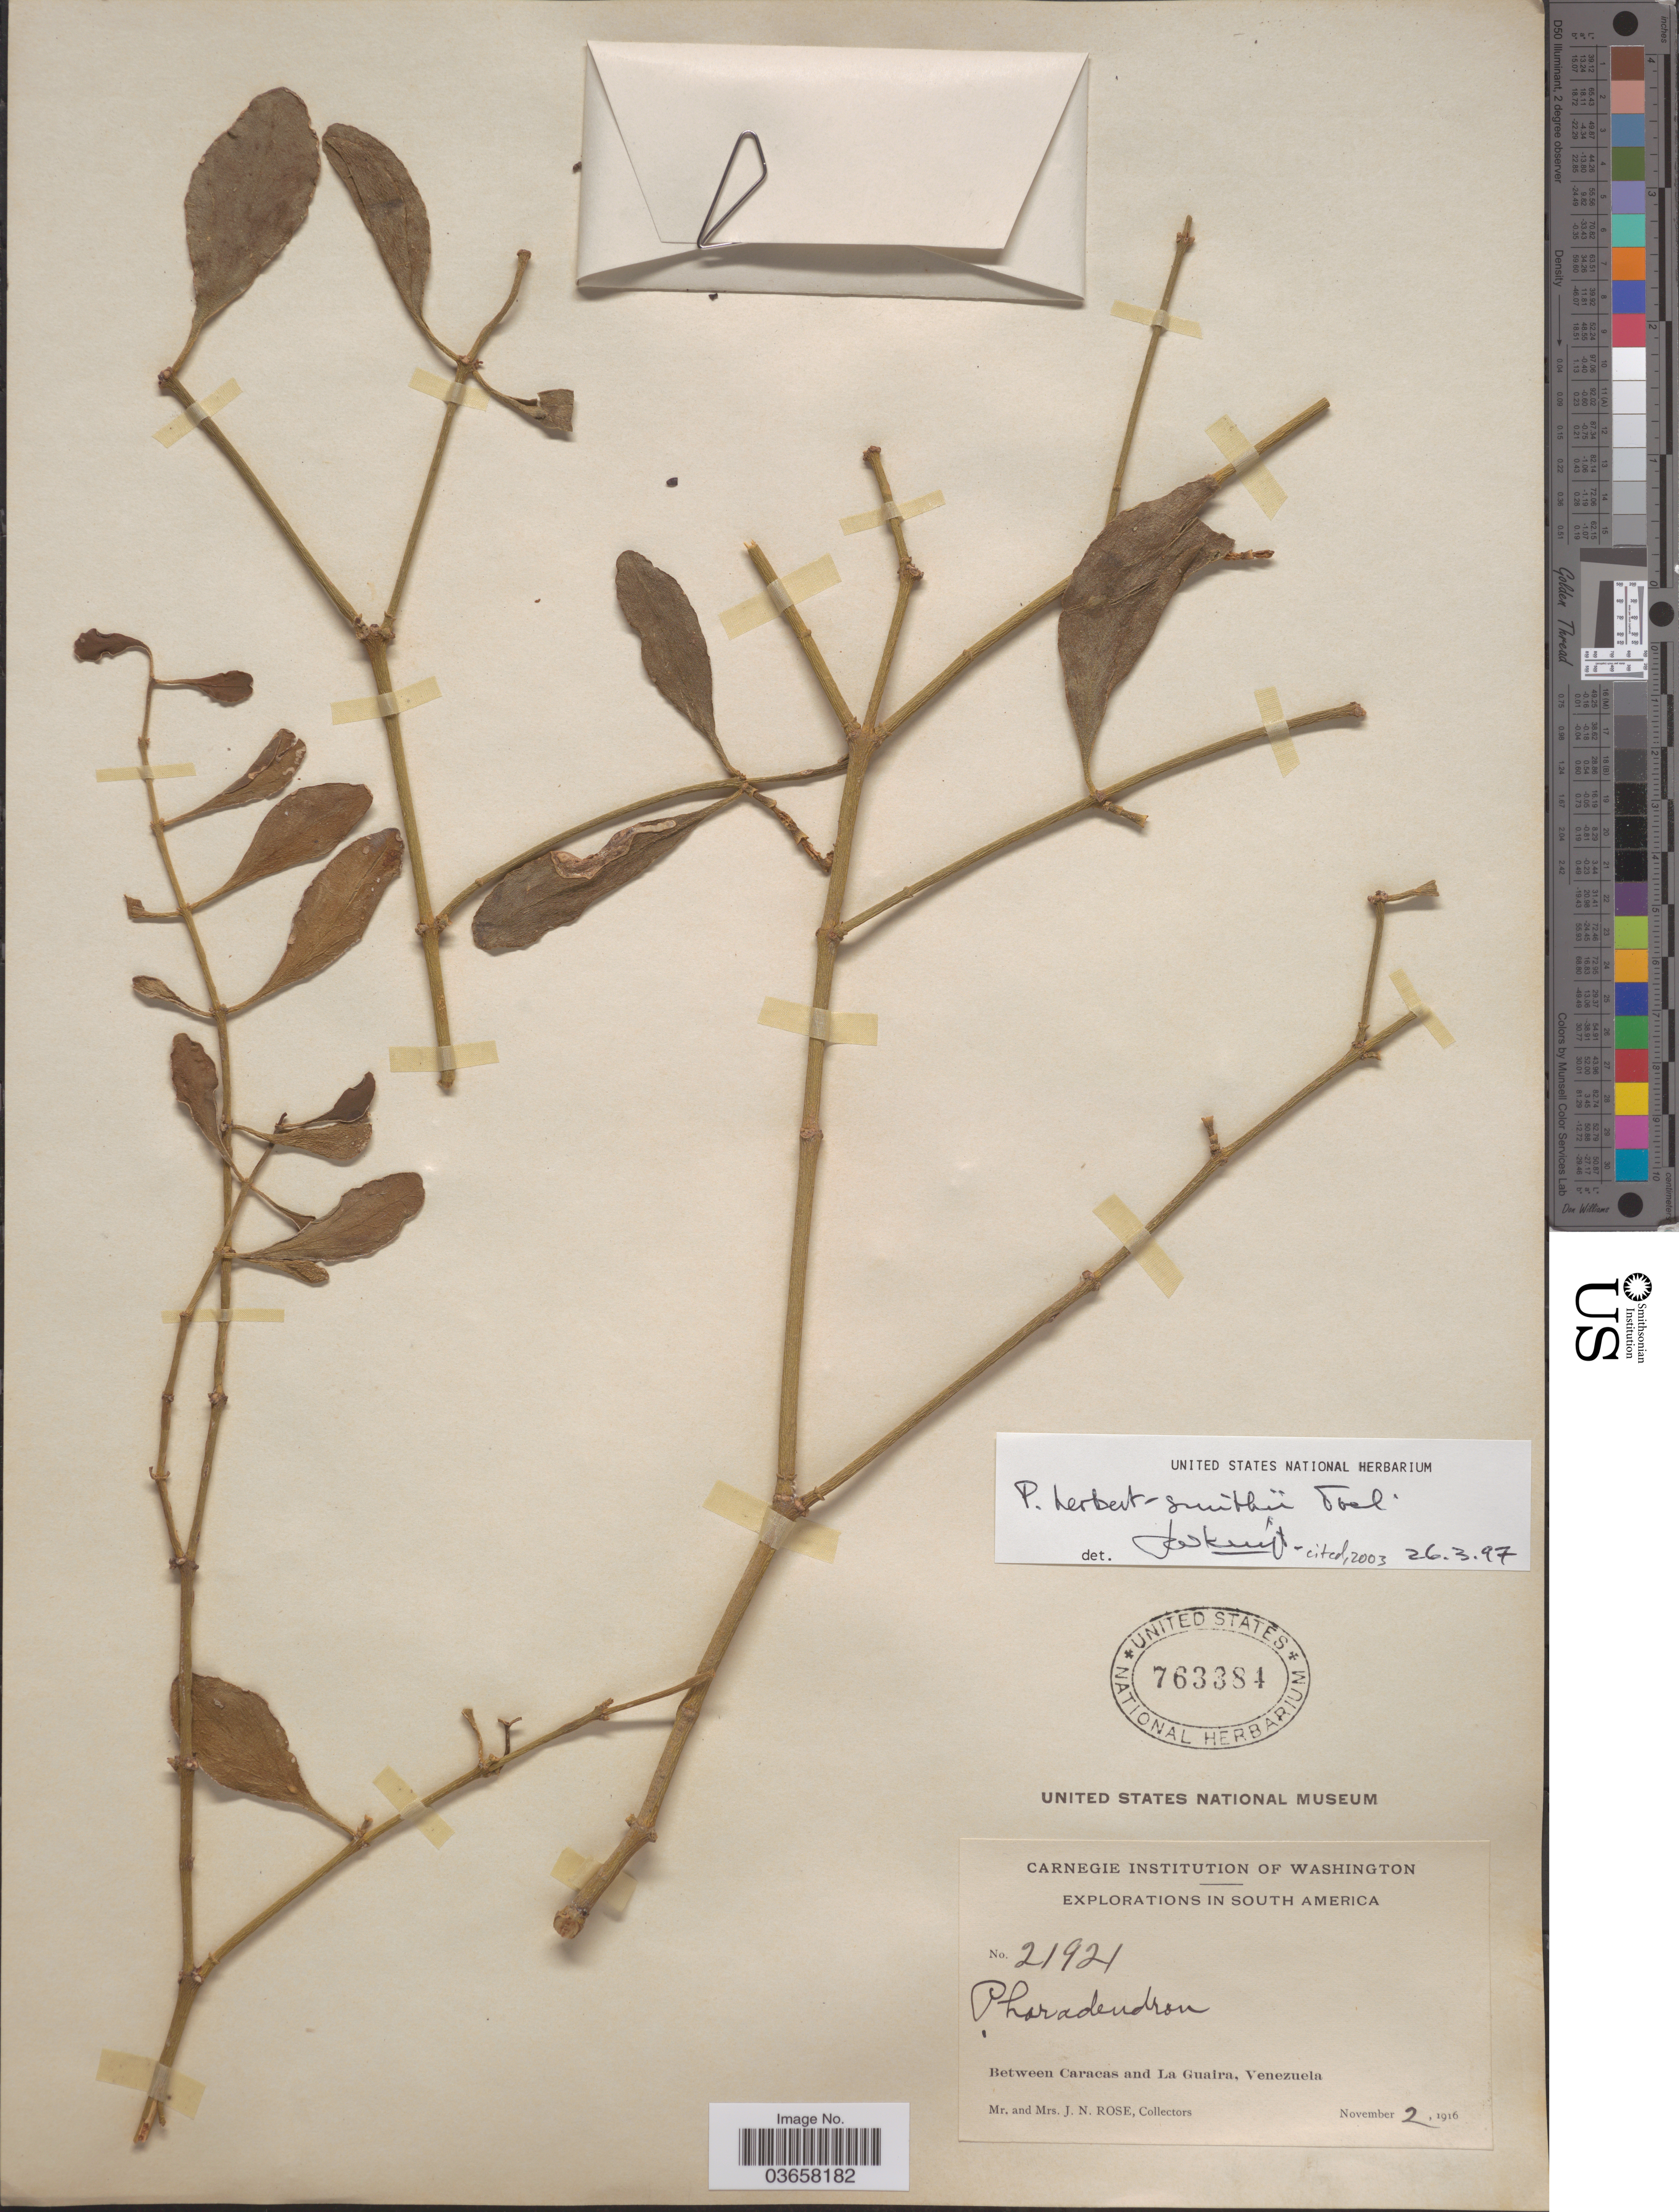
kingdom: Plantae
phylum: Tracheophyta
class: Magnoliopsida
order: Santalales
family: Viscaceae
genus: Phoradendron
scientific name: Phoradendron sp.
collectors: J. N. Rose & L. B. Rose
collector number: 21921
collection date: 1916-11-02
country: Paraguay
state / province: Guaira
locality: Between Caracas and La Guaira.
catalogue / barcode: US 763384